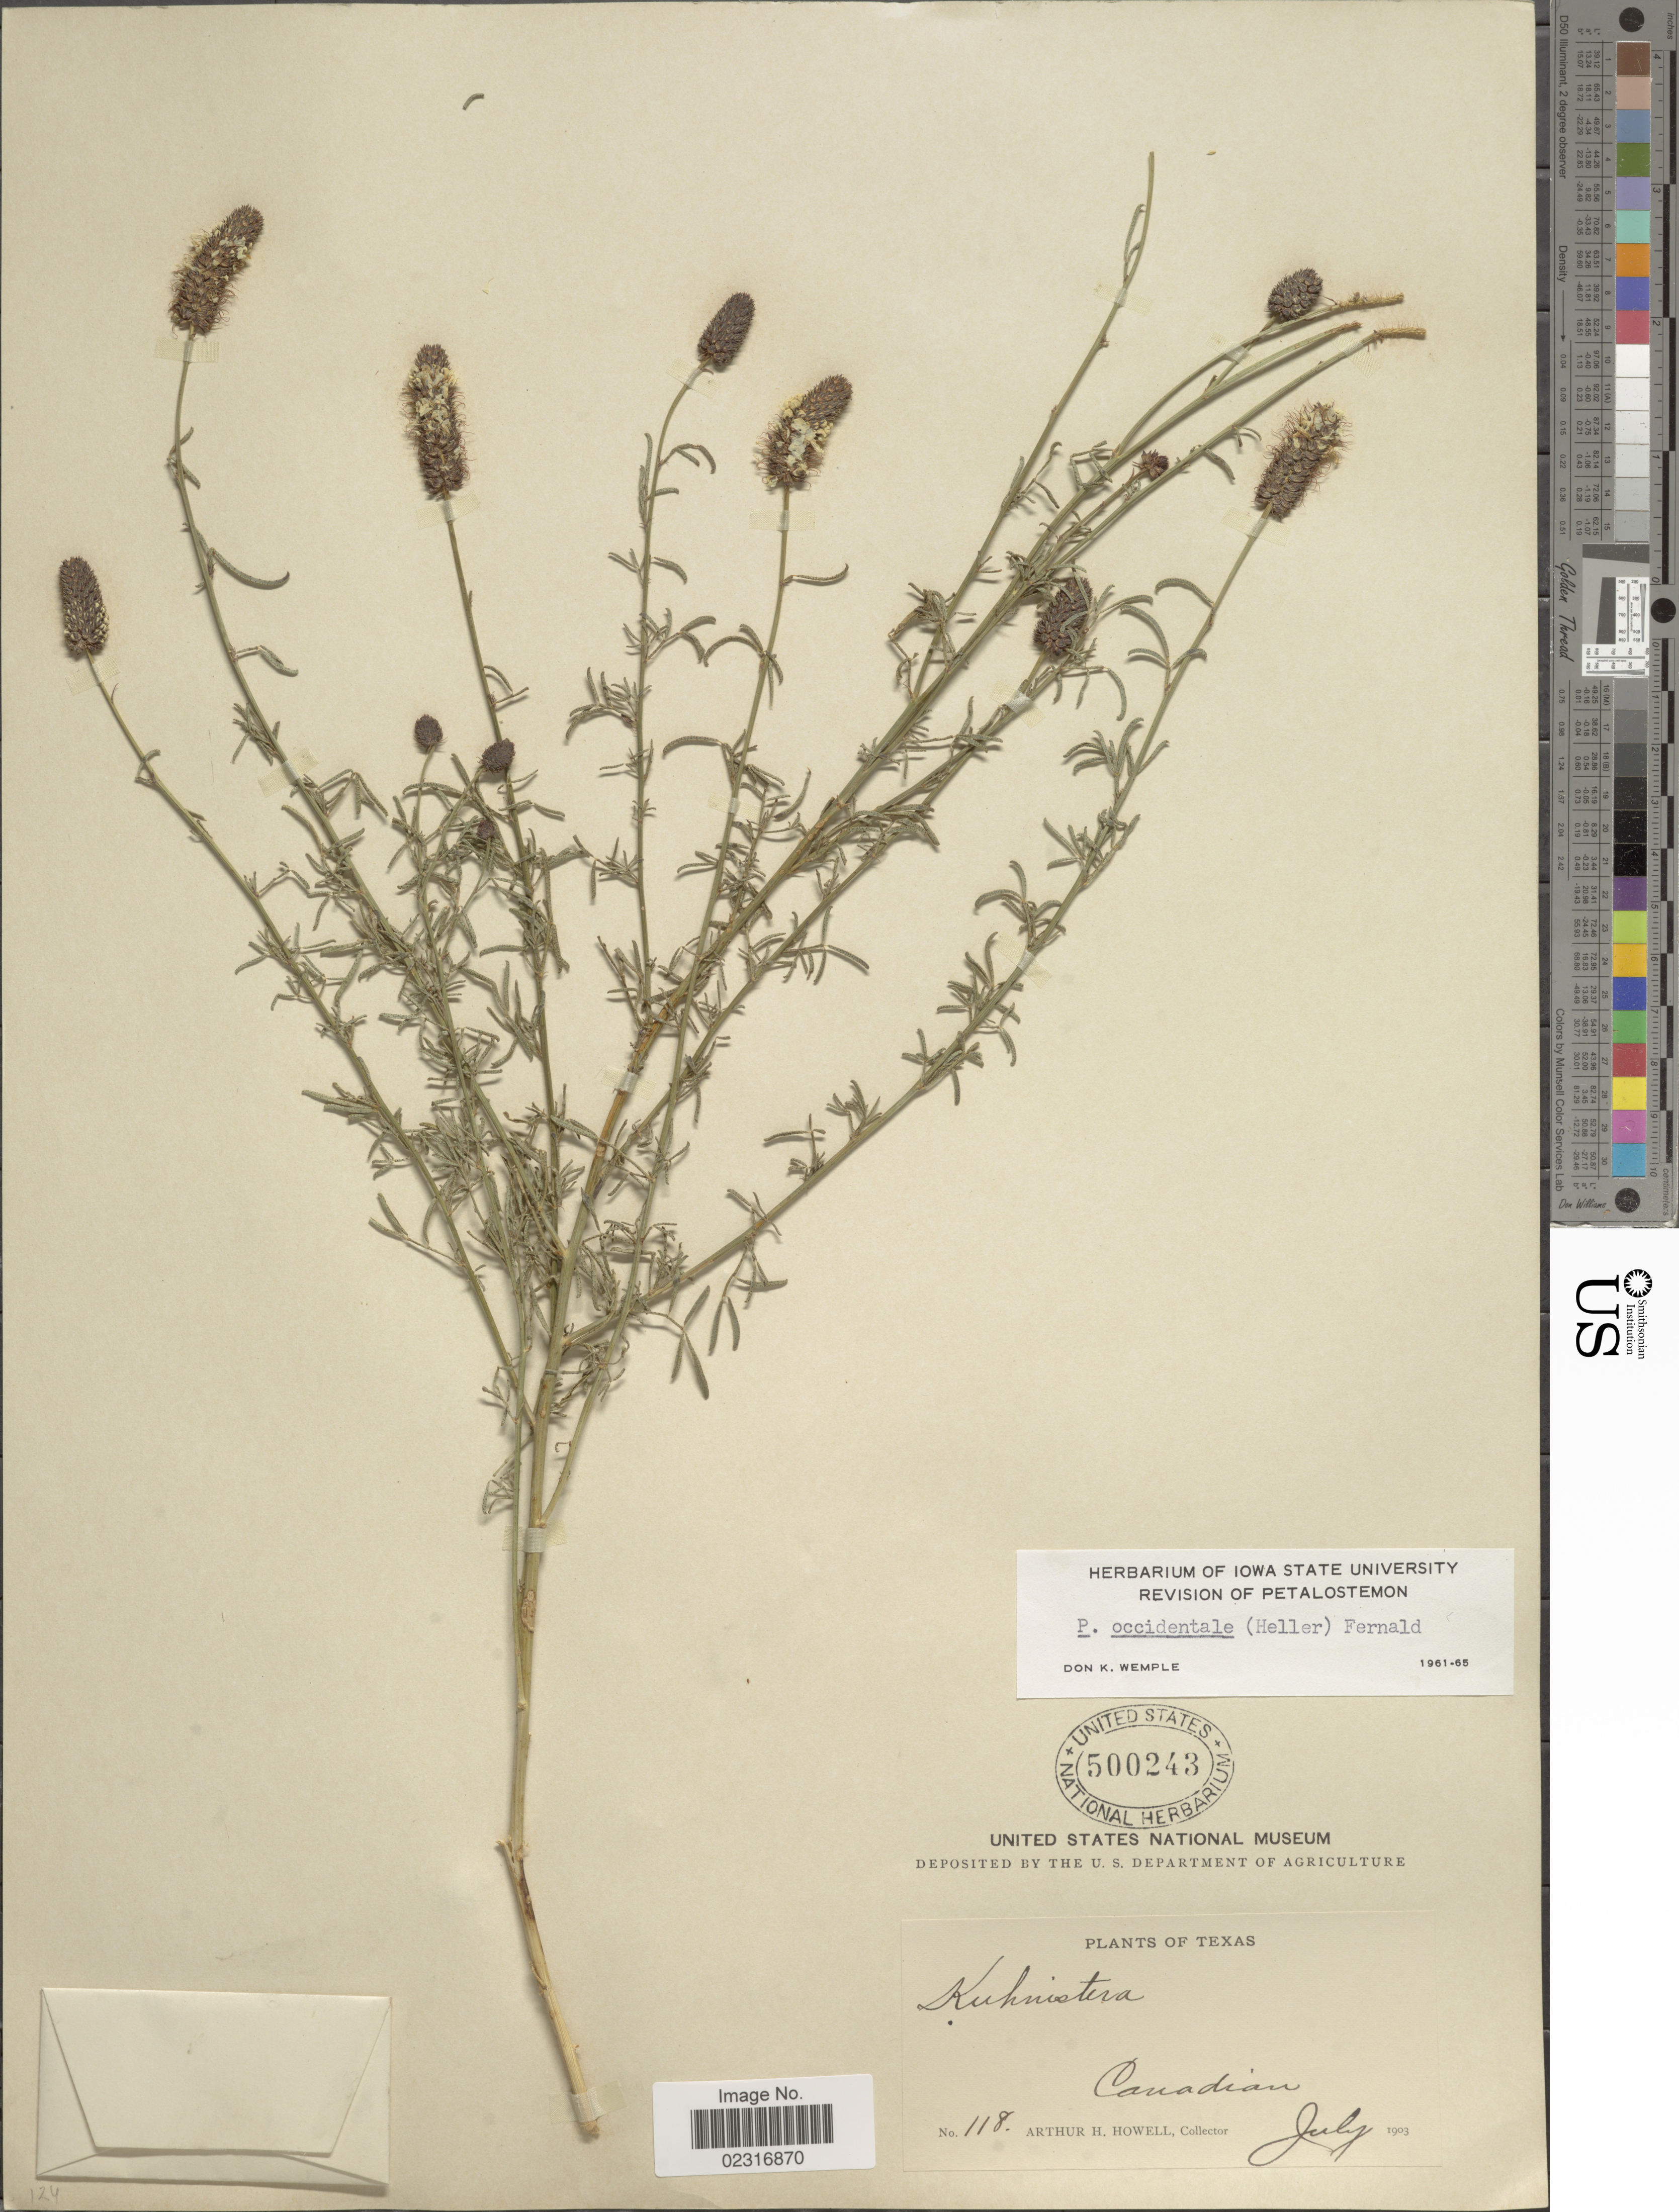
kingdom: Plantae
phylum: Tracheophyta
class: Magnoliopsida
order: Fabales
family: Fabaceae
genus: Dalea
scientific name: Dalea candida var. oligophylla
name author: (Torr) Shinners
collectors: A. H. Howell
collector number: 118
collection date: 1903-07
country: United States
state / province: Texas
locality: Canadian.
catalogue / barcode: US 500243